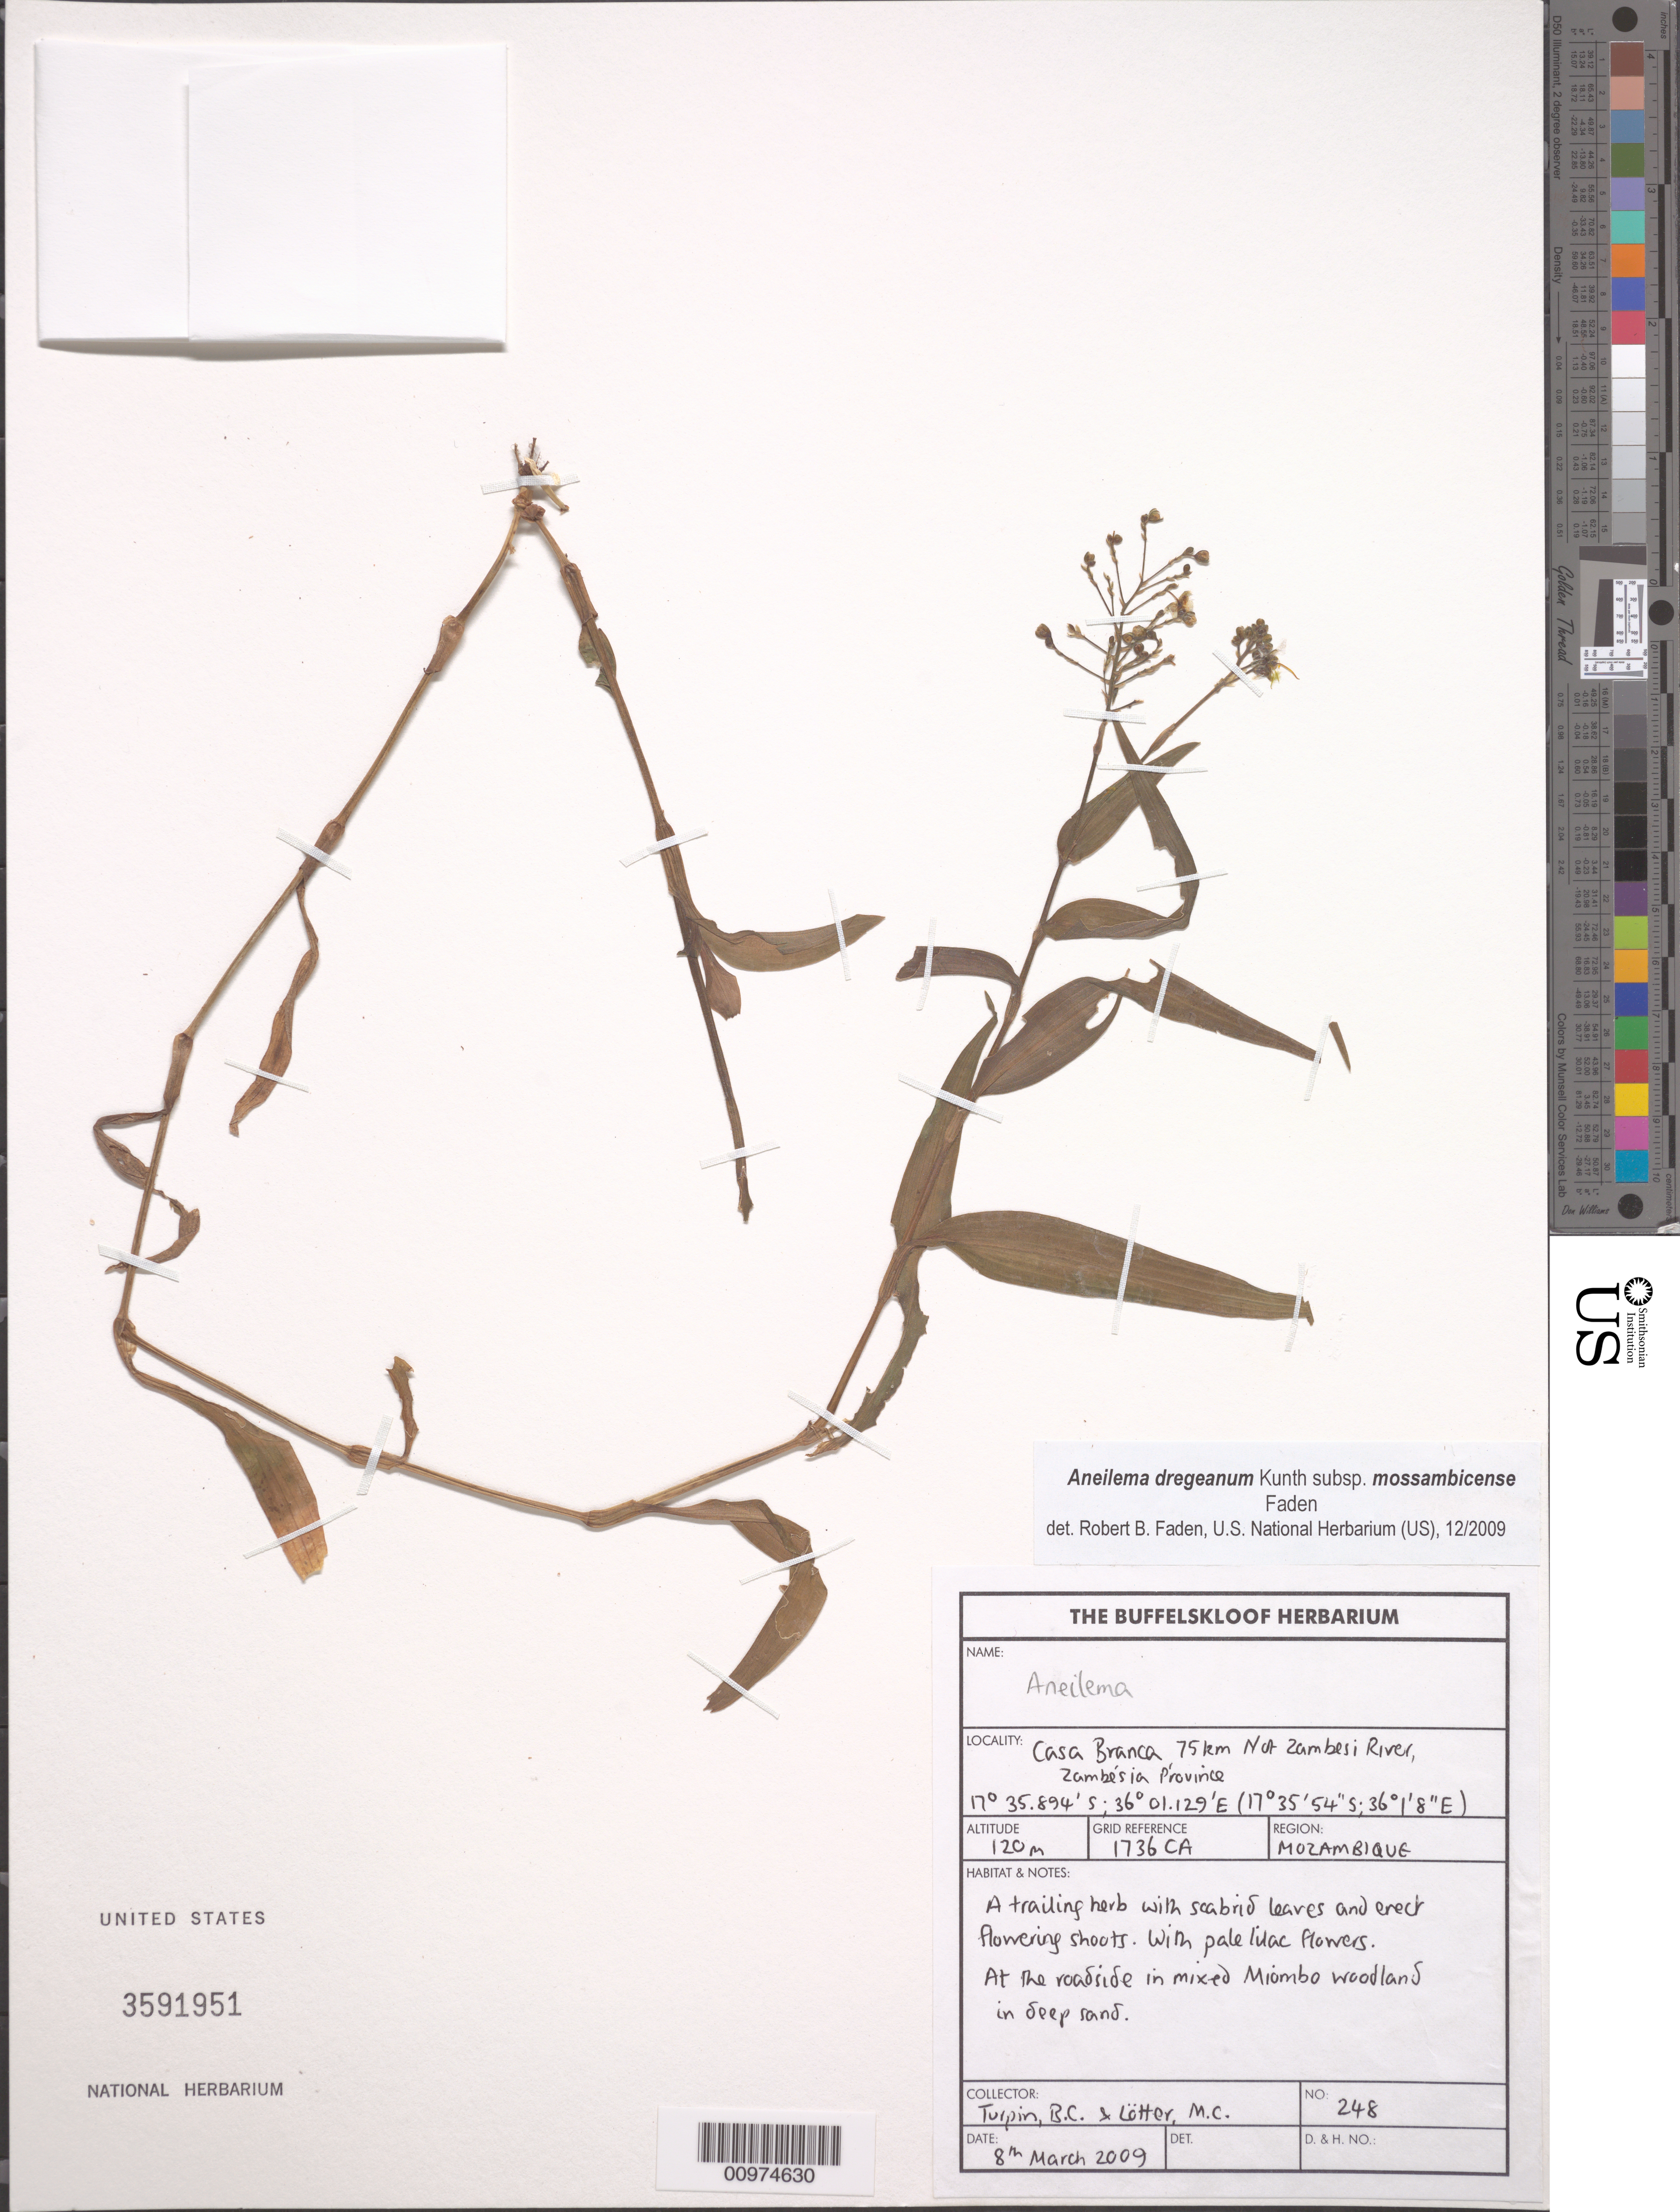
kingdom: Plantae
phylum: Tracheophyta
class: Liliopsida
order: Commelinales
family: Commelinaceae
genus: Aneilema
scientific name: Aneilema dregeanum subsp. mossambicense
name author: Faden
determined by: Faden, Robert B., (US), Smithsonian Institution - National Museum of Natural History (UNITED STATES)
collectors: B. C. Turpin & M. Lötter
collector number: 248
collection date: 2009-03-08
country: Mozambique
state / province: Zambézia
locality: Casa Branca 75 km N of Zambesi River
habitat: At the roadside in mixed Miombo woodland in deep sand.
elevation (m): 120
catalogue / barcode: US 3591951